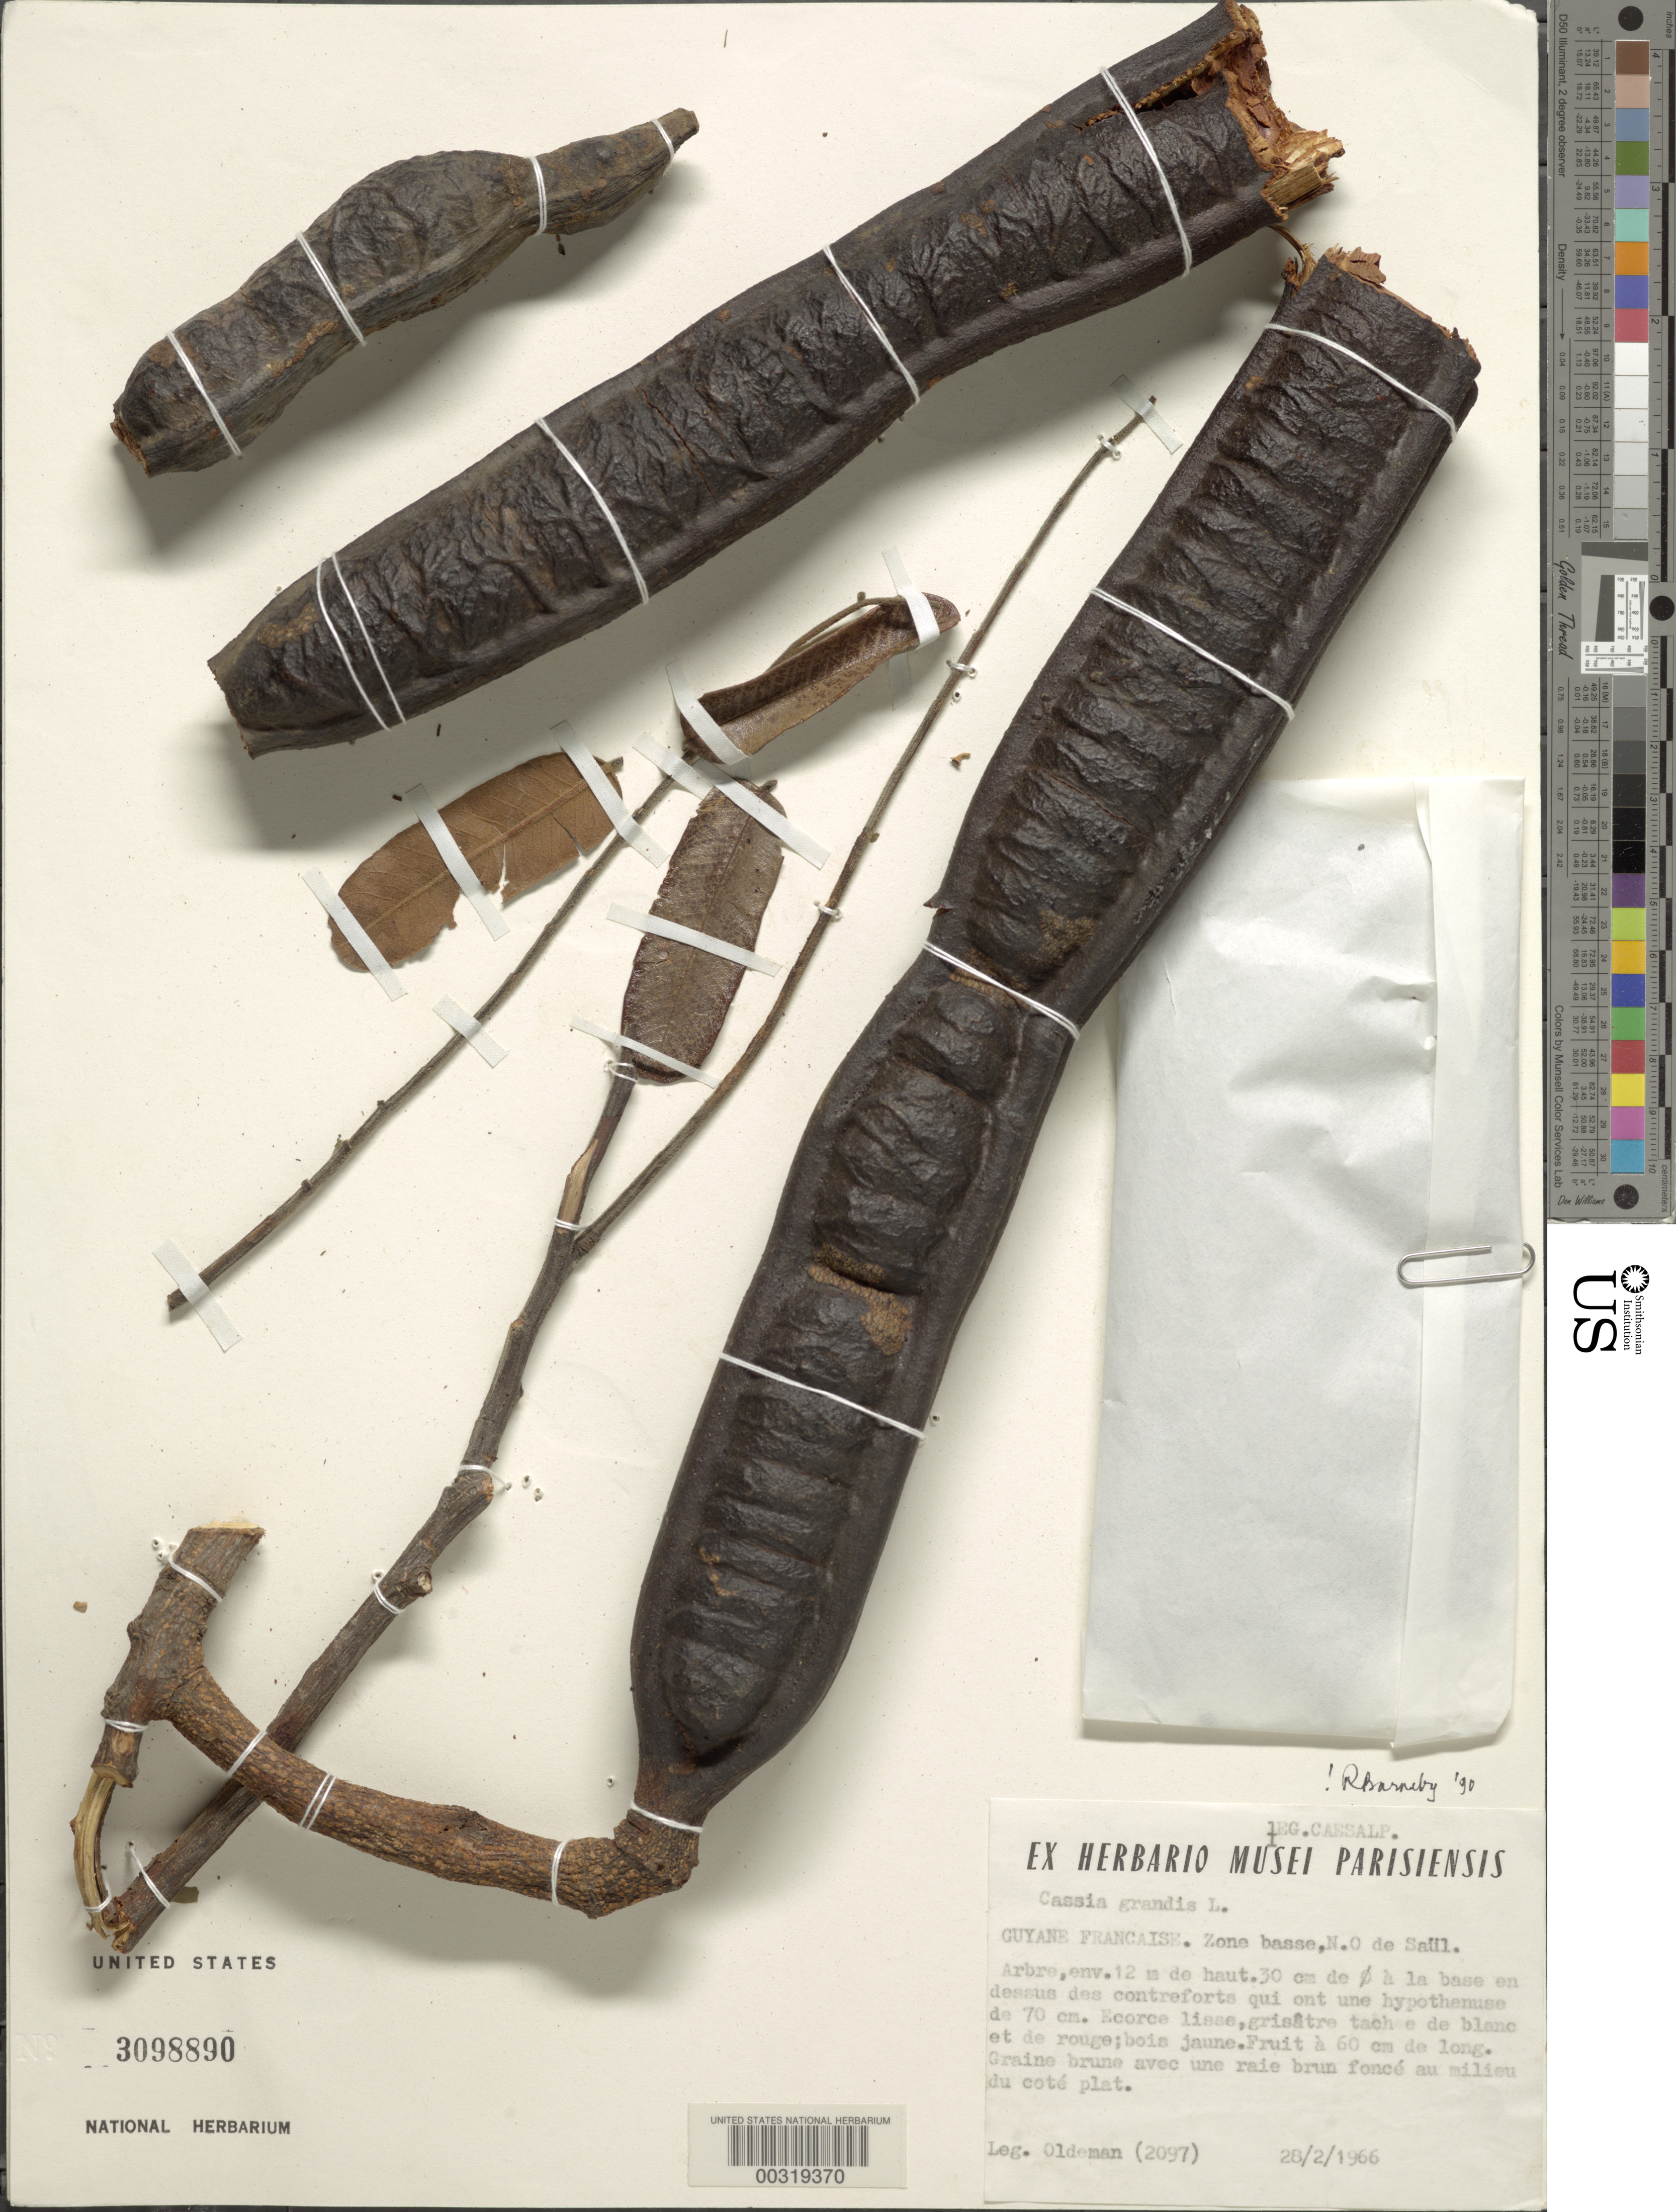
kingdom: Plantae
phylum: Tracheophyta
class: Magnoliopsida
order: Fabales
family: Fabaceae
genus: Cassia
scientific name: Cassia grandis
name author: L. f.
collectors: R. Oldeman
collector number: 2097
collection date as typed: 28 Feb 1966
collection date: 1966-02-28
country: French Guiana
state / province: Saint-Laurent-du-Maroni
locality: Zone basse, n.o. de saul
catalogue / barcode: US 3098890